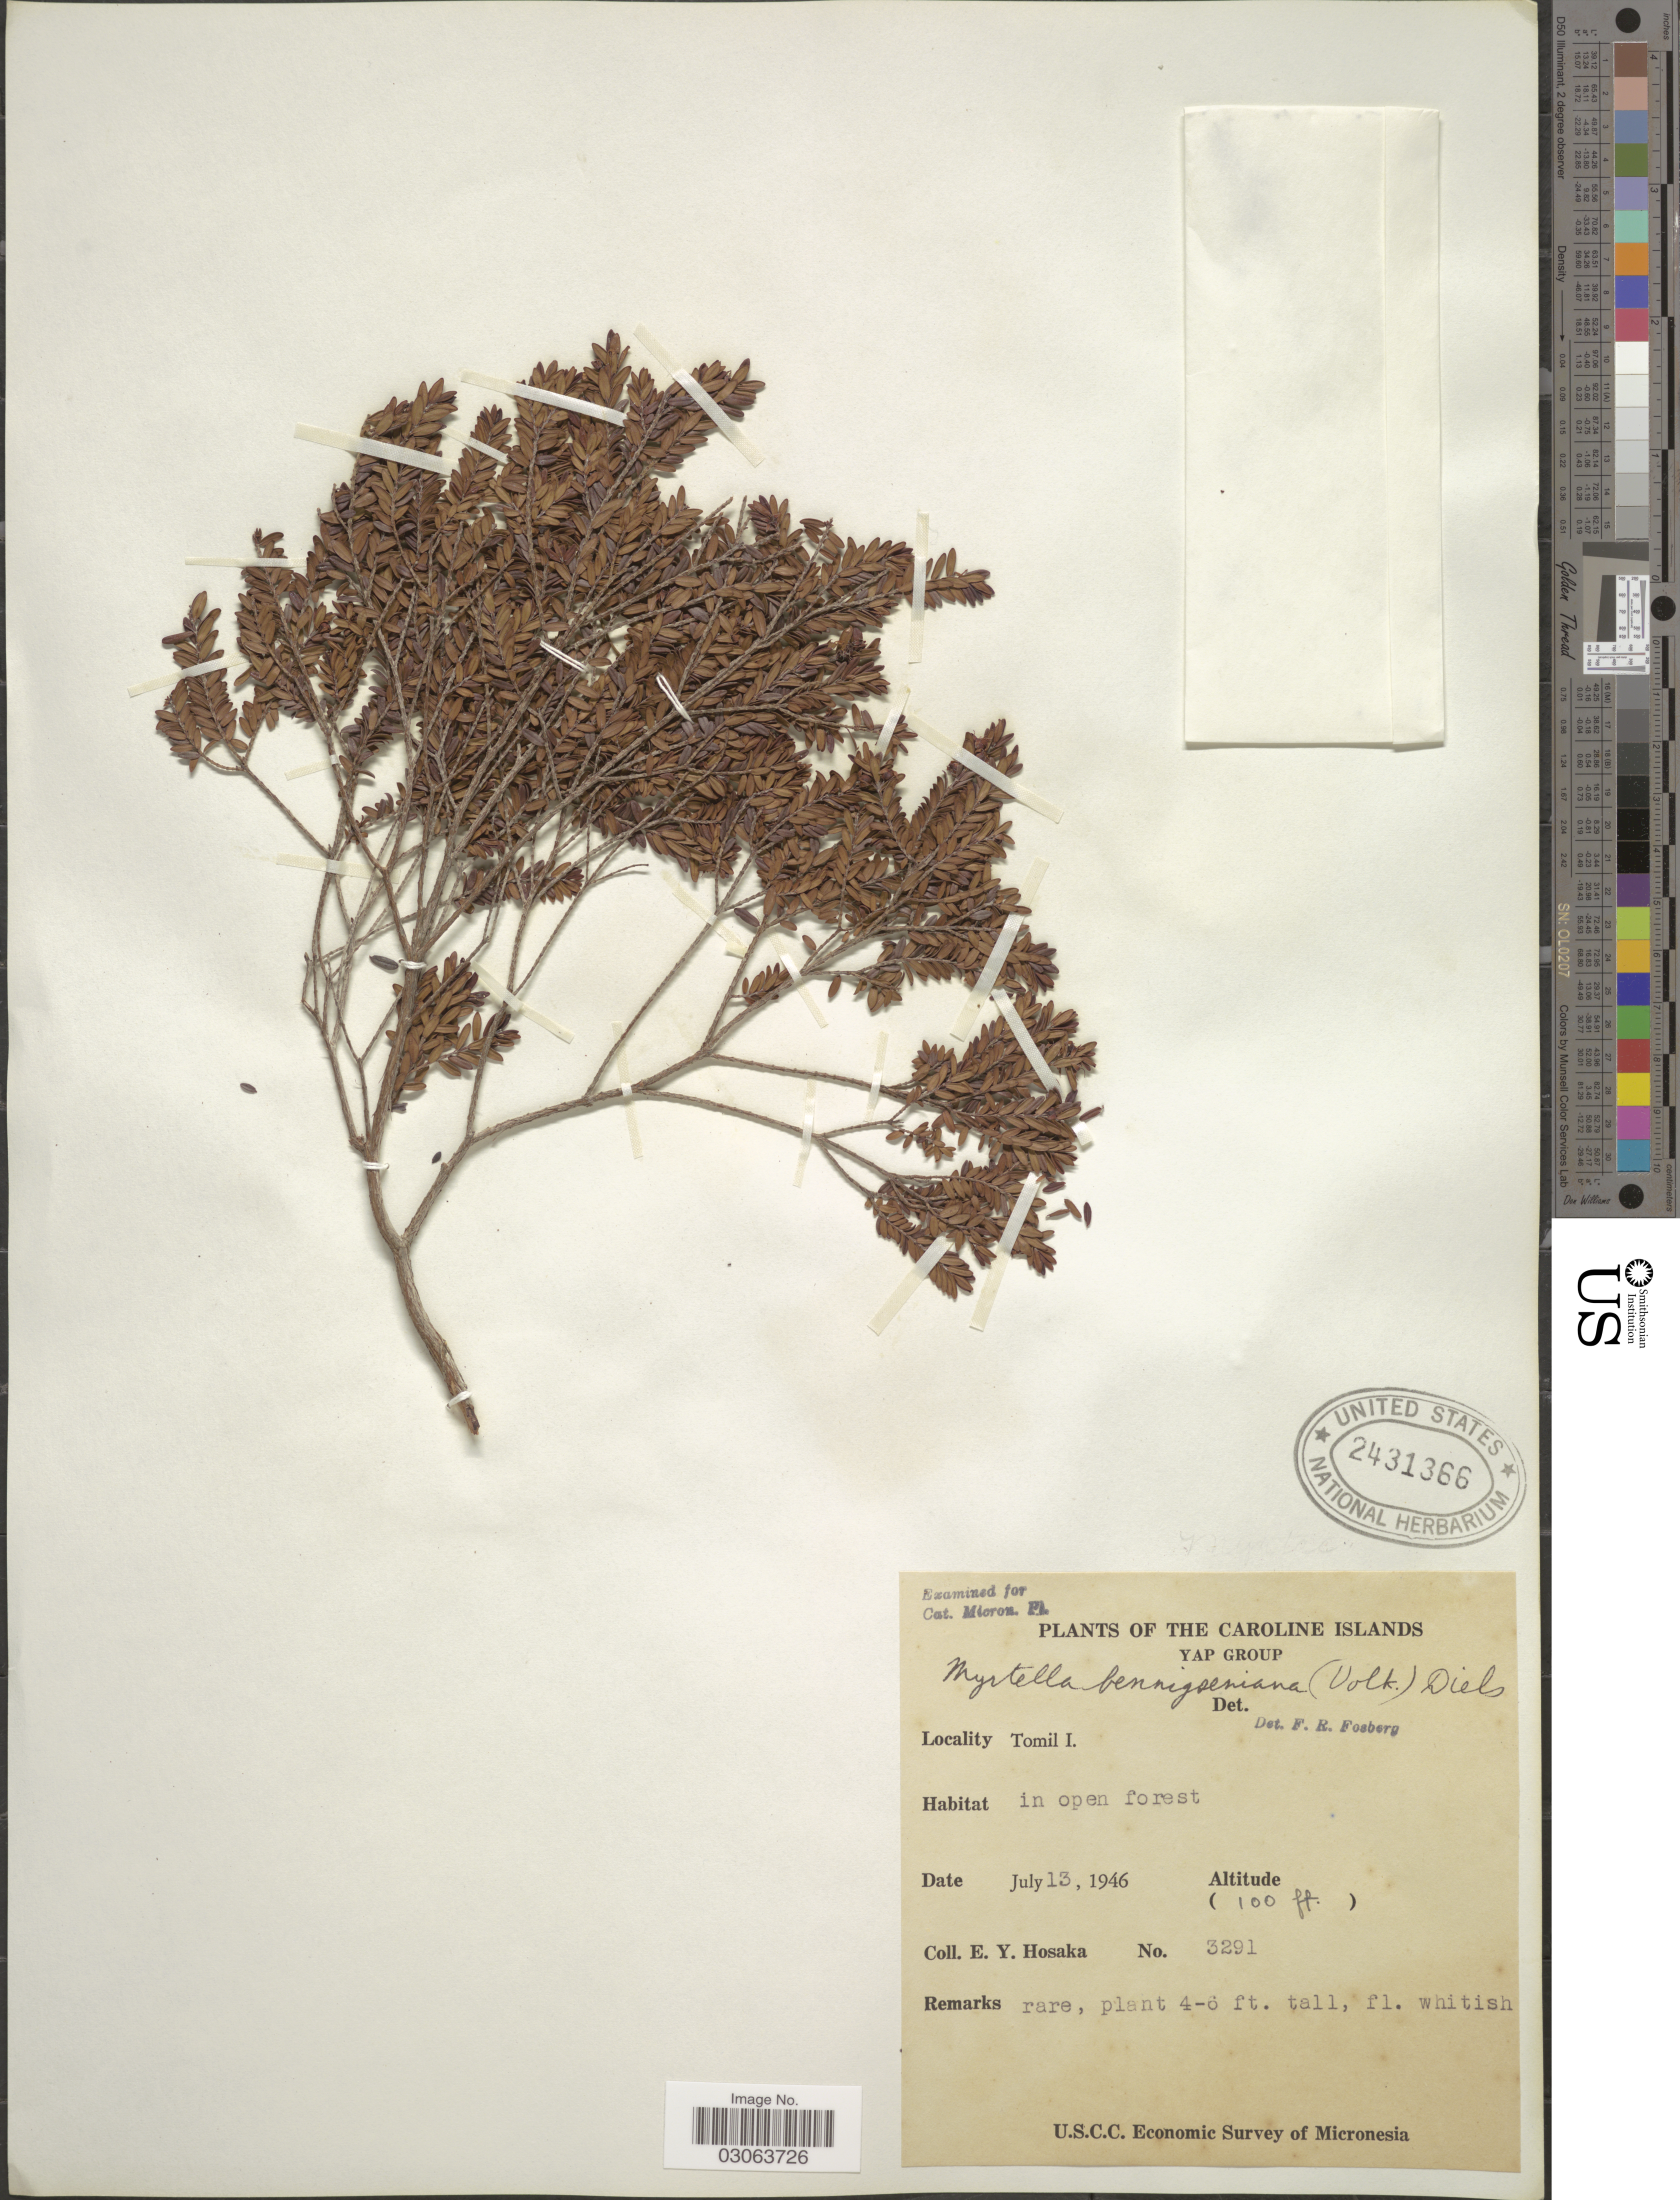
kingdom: Plantae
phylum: Tracheophyta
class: Magnoliopsida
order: Myrtales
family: Myrtaceae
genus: Myrtella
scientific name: Myrtella bennigseniana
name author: (Volkens) Diels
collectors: E. Y. Hosaka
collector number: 3291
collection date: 1946-07-13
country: Micronesia, Federated States of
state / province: Yap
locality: The Caroline Islands, Yap Group, Tomil I.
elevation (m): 30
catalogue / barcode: US 2431366